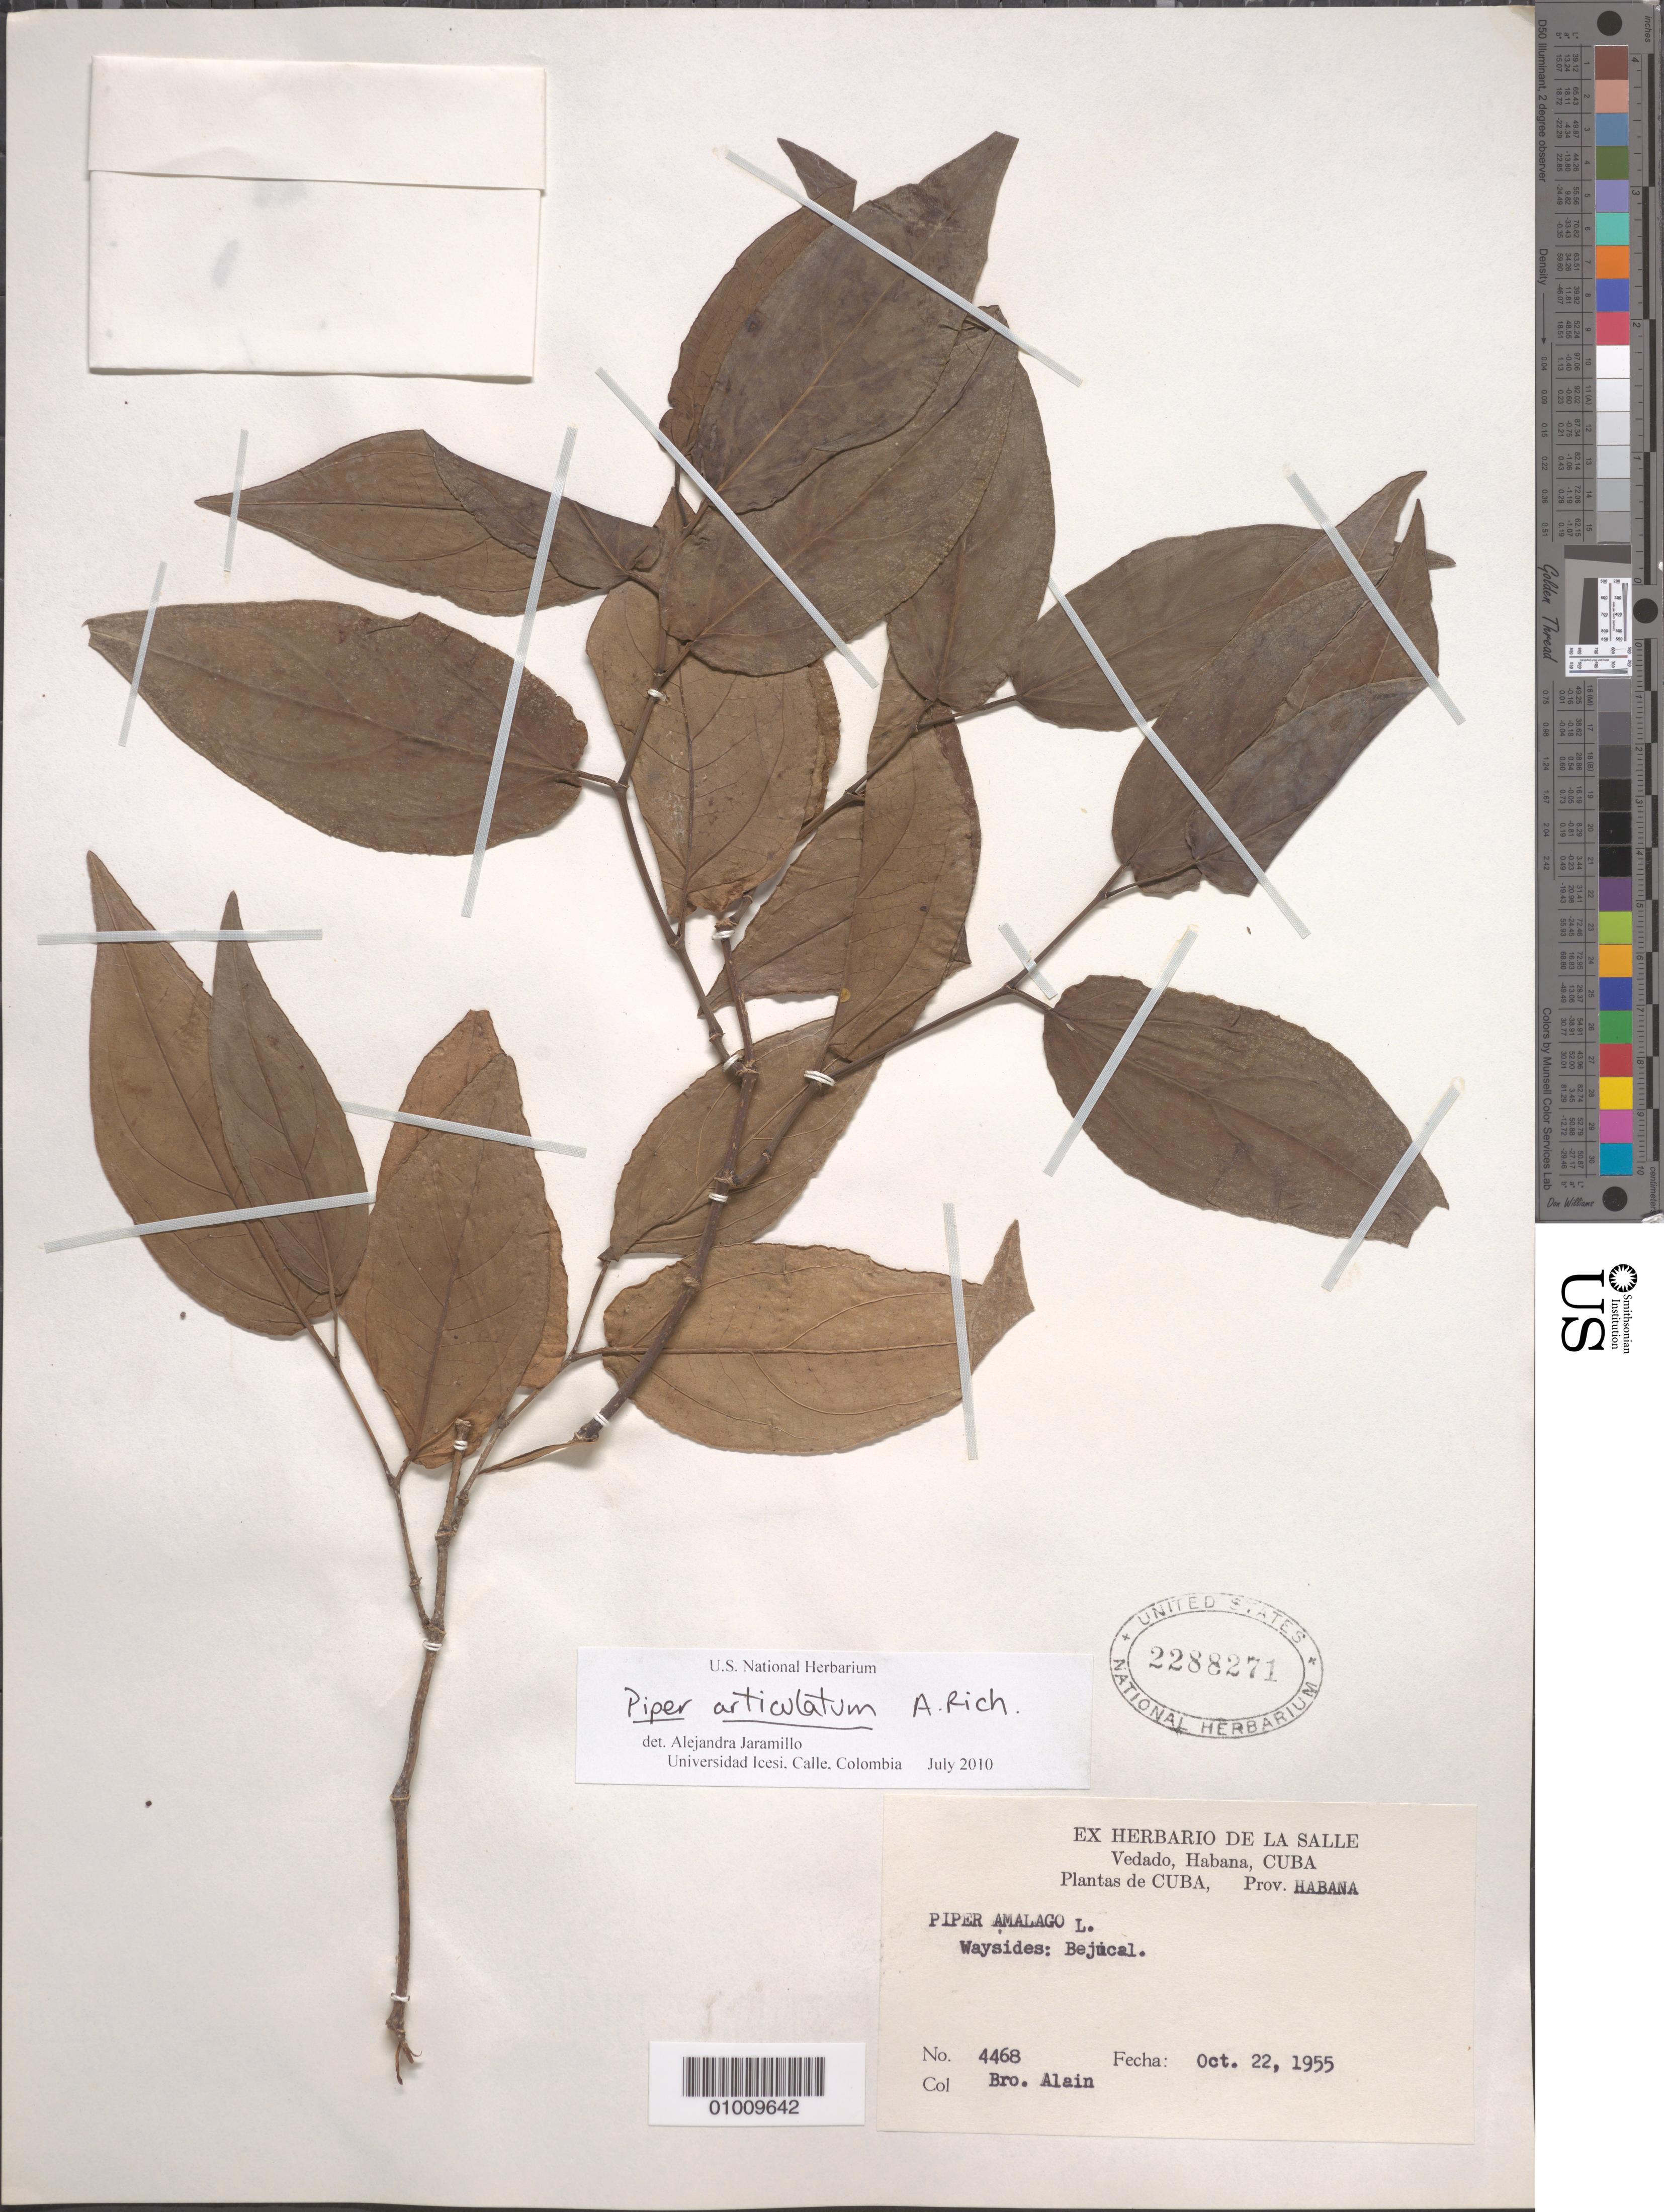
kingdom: Plantae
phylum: Tracheophyta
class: Magnoliopsida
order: Piperales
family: Piperaceae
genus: Piper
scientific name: Piper articulatum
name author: A. Rich.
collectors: A. H. Liogier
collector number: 4468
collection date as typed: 22 Oct 1955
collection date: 1955-10-22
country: Cuba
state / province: La Habana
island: Cuba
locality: Waysides: Bejucal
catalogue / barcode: US 2288271